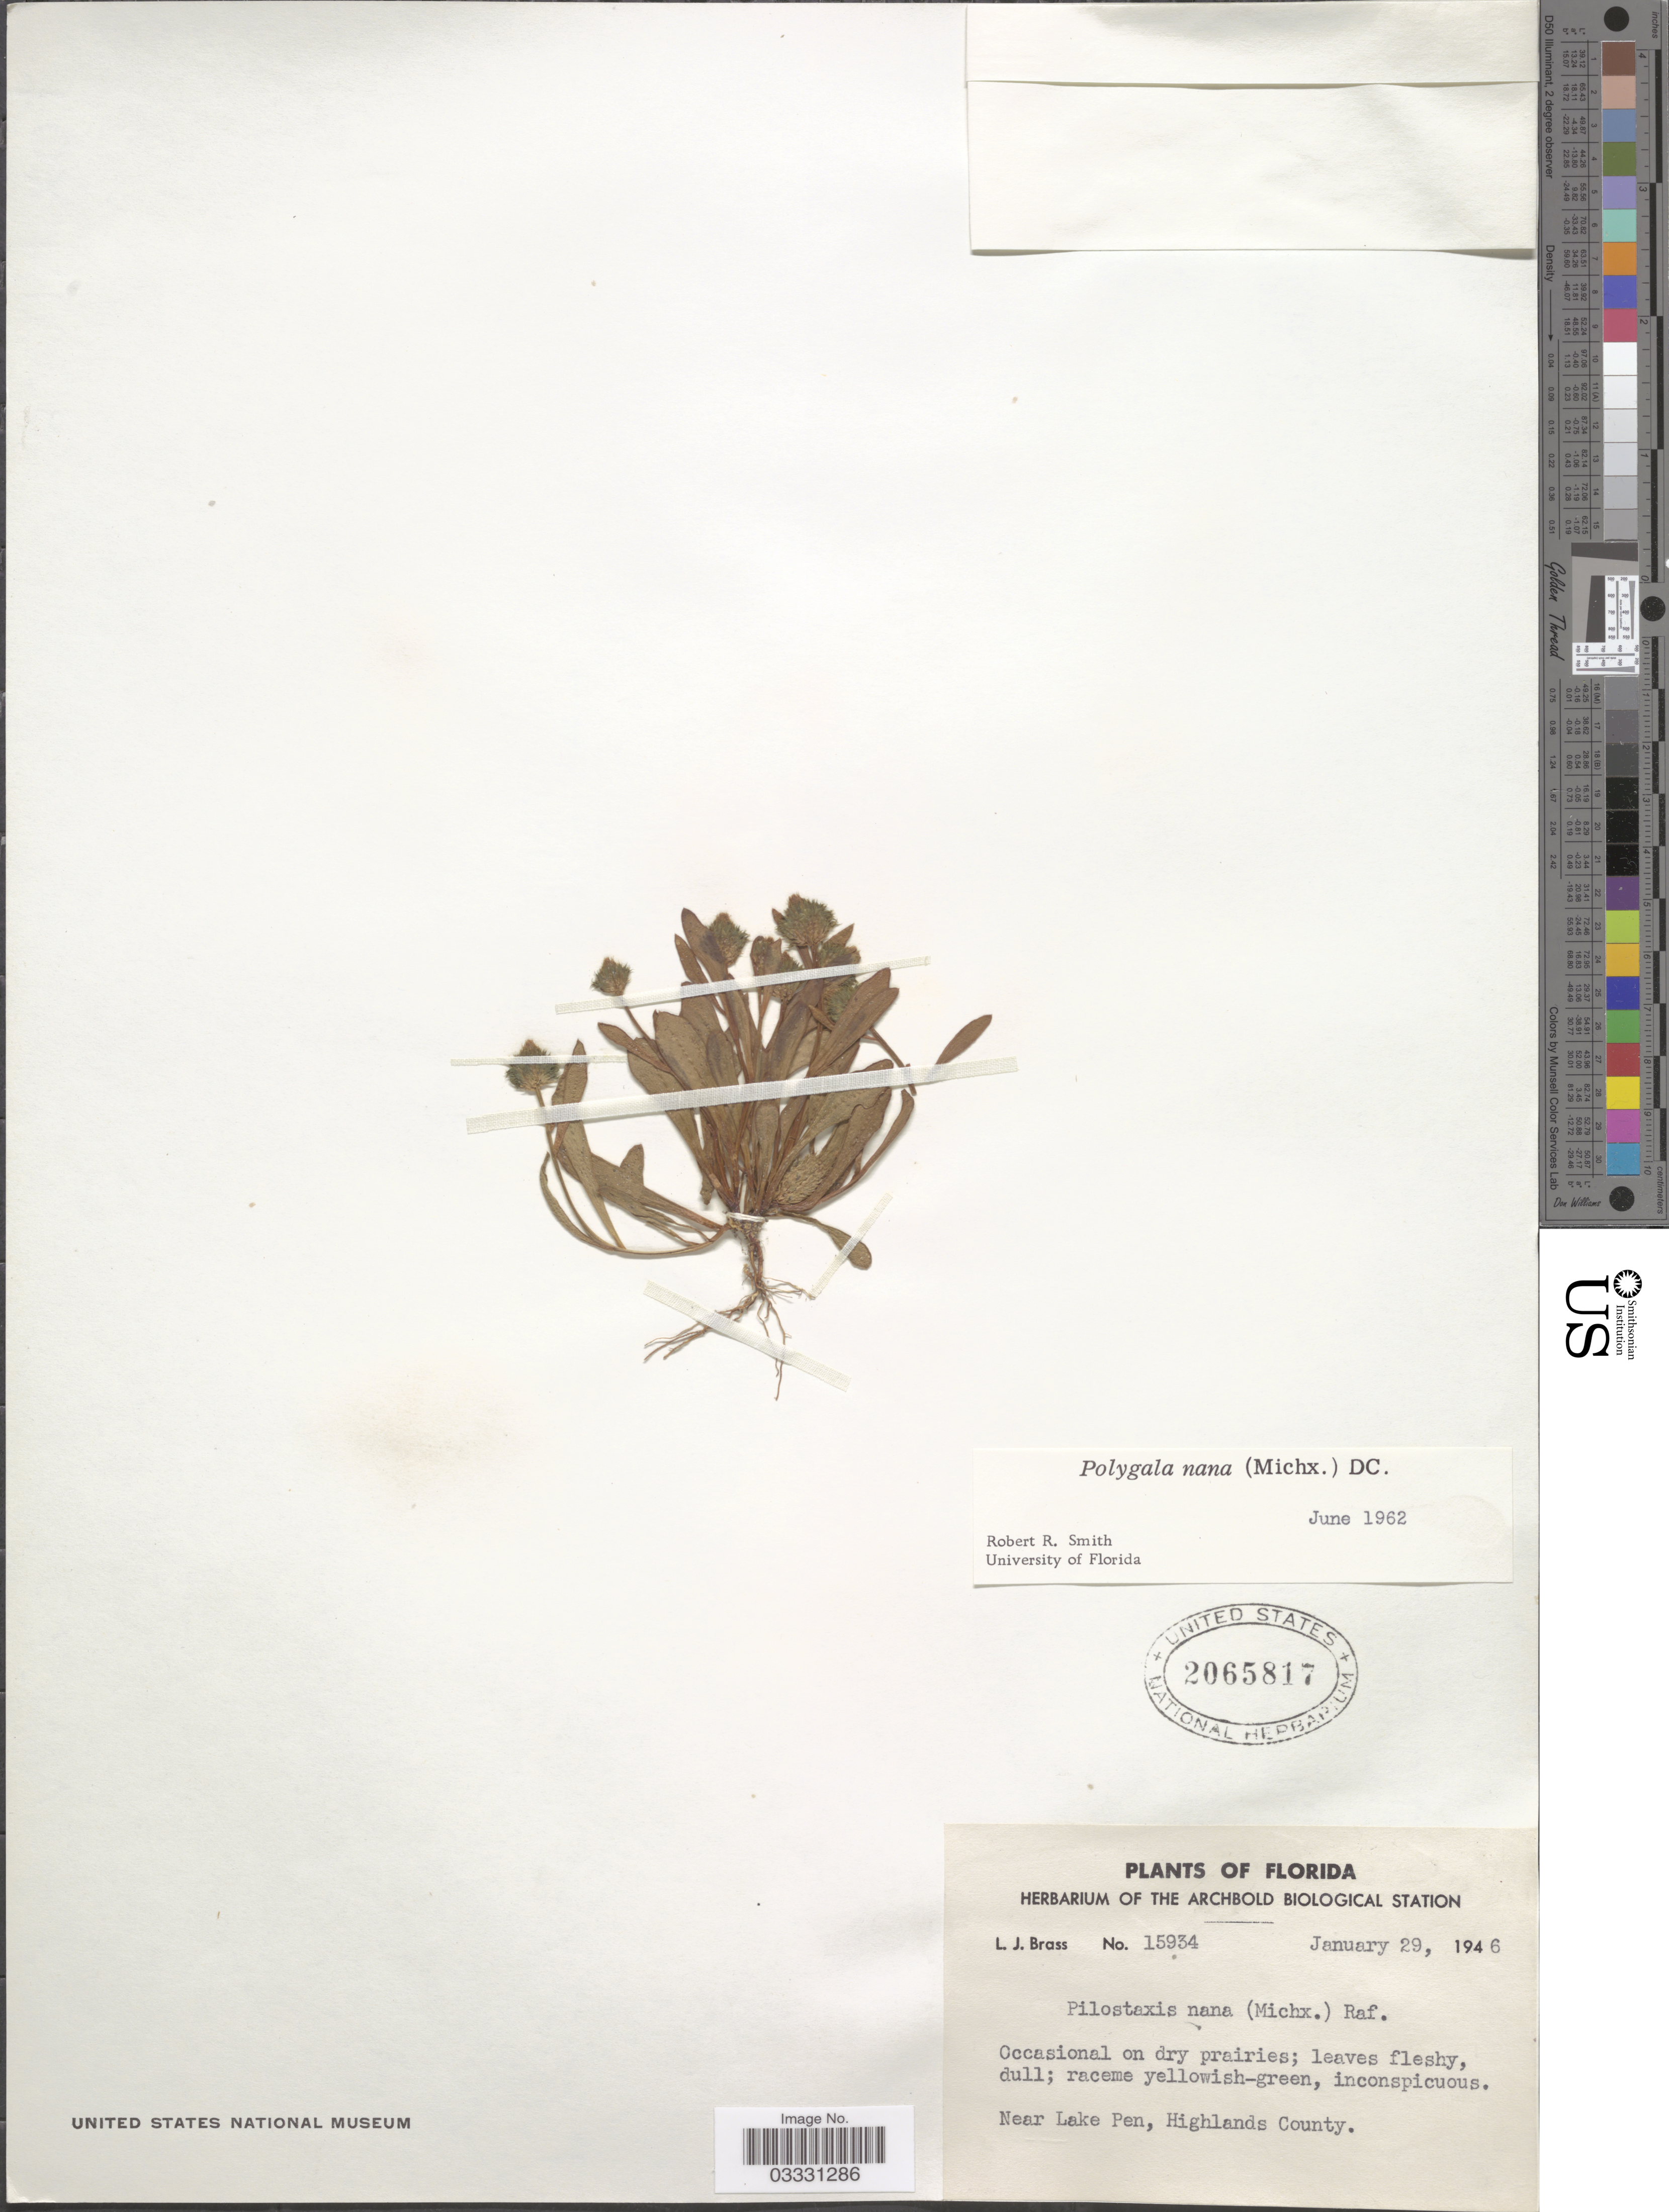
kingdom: Plantae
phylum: Tracheophyta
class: Magnoliopsida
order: Fabales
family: Polygalaceae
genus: Polygala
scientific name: Polygala nana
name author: (Michx.) DC.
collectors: L. J. Brass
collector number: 15934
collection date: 1946-01-29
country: United States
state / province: Florida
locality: Near Lake Pen, Highlands County.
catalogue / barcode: US 2065817